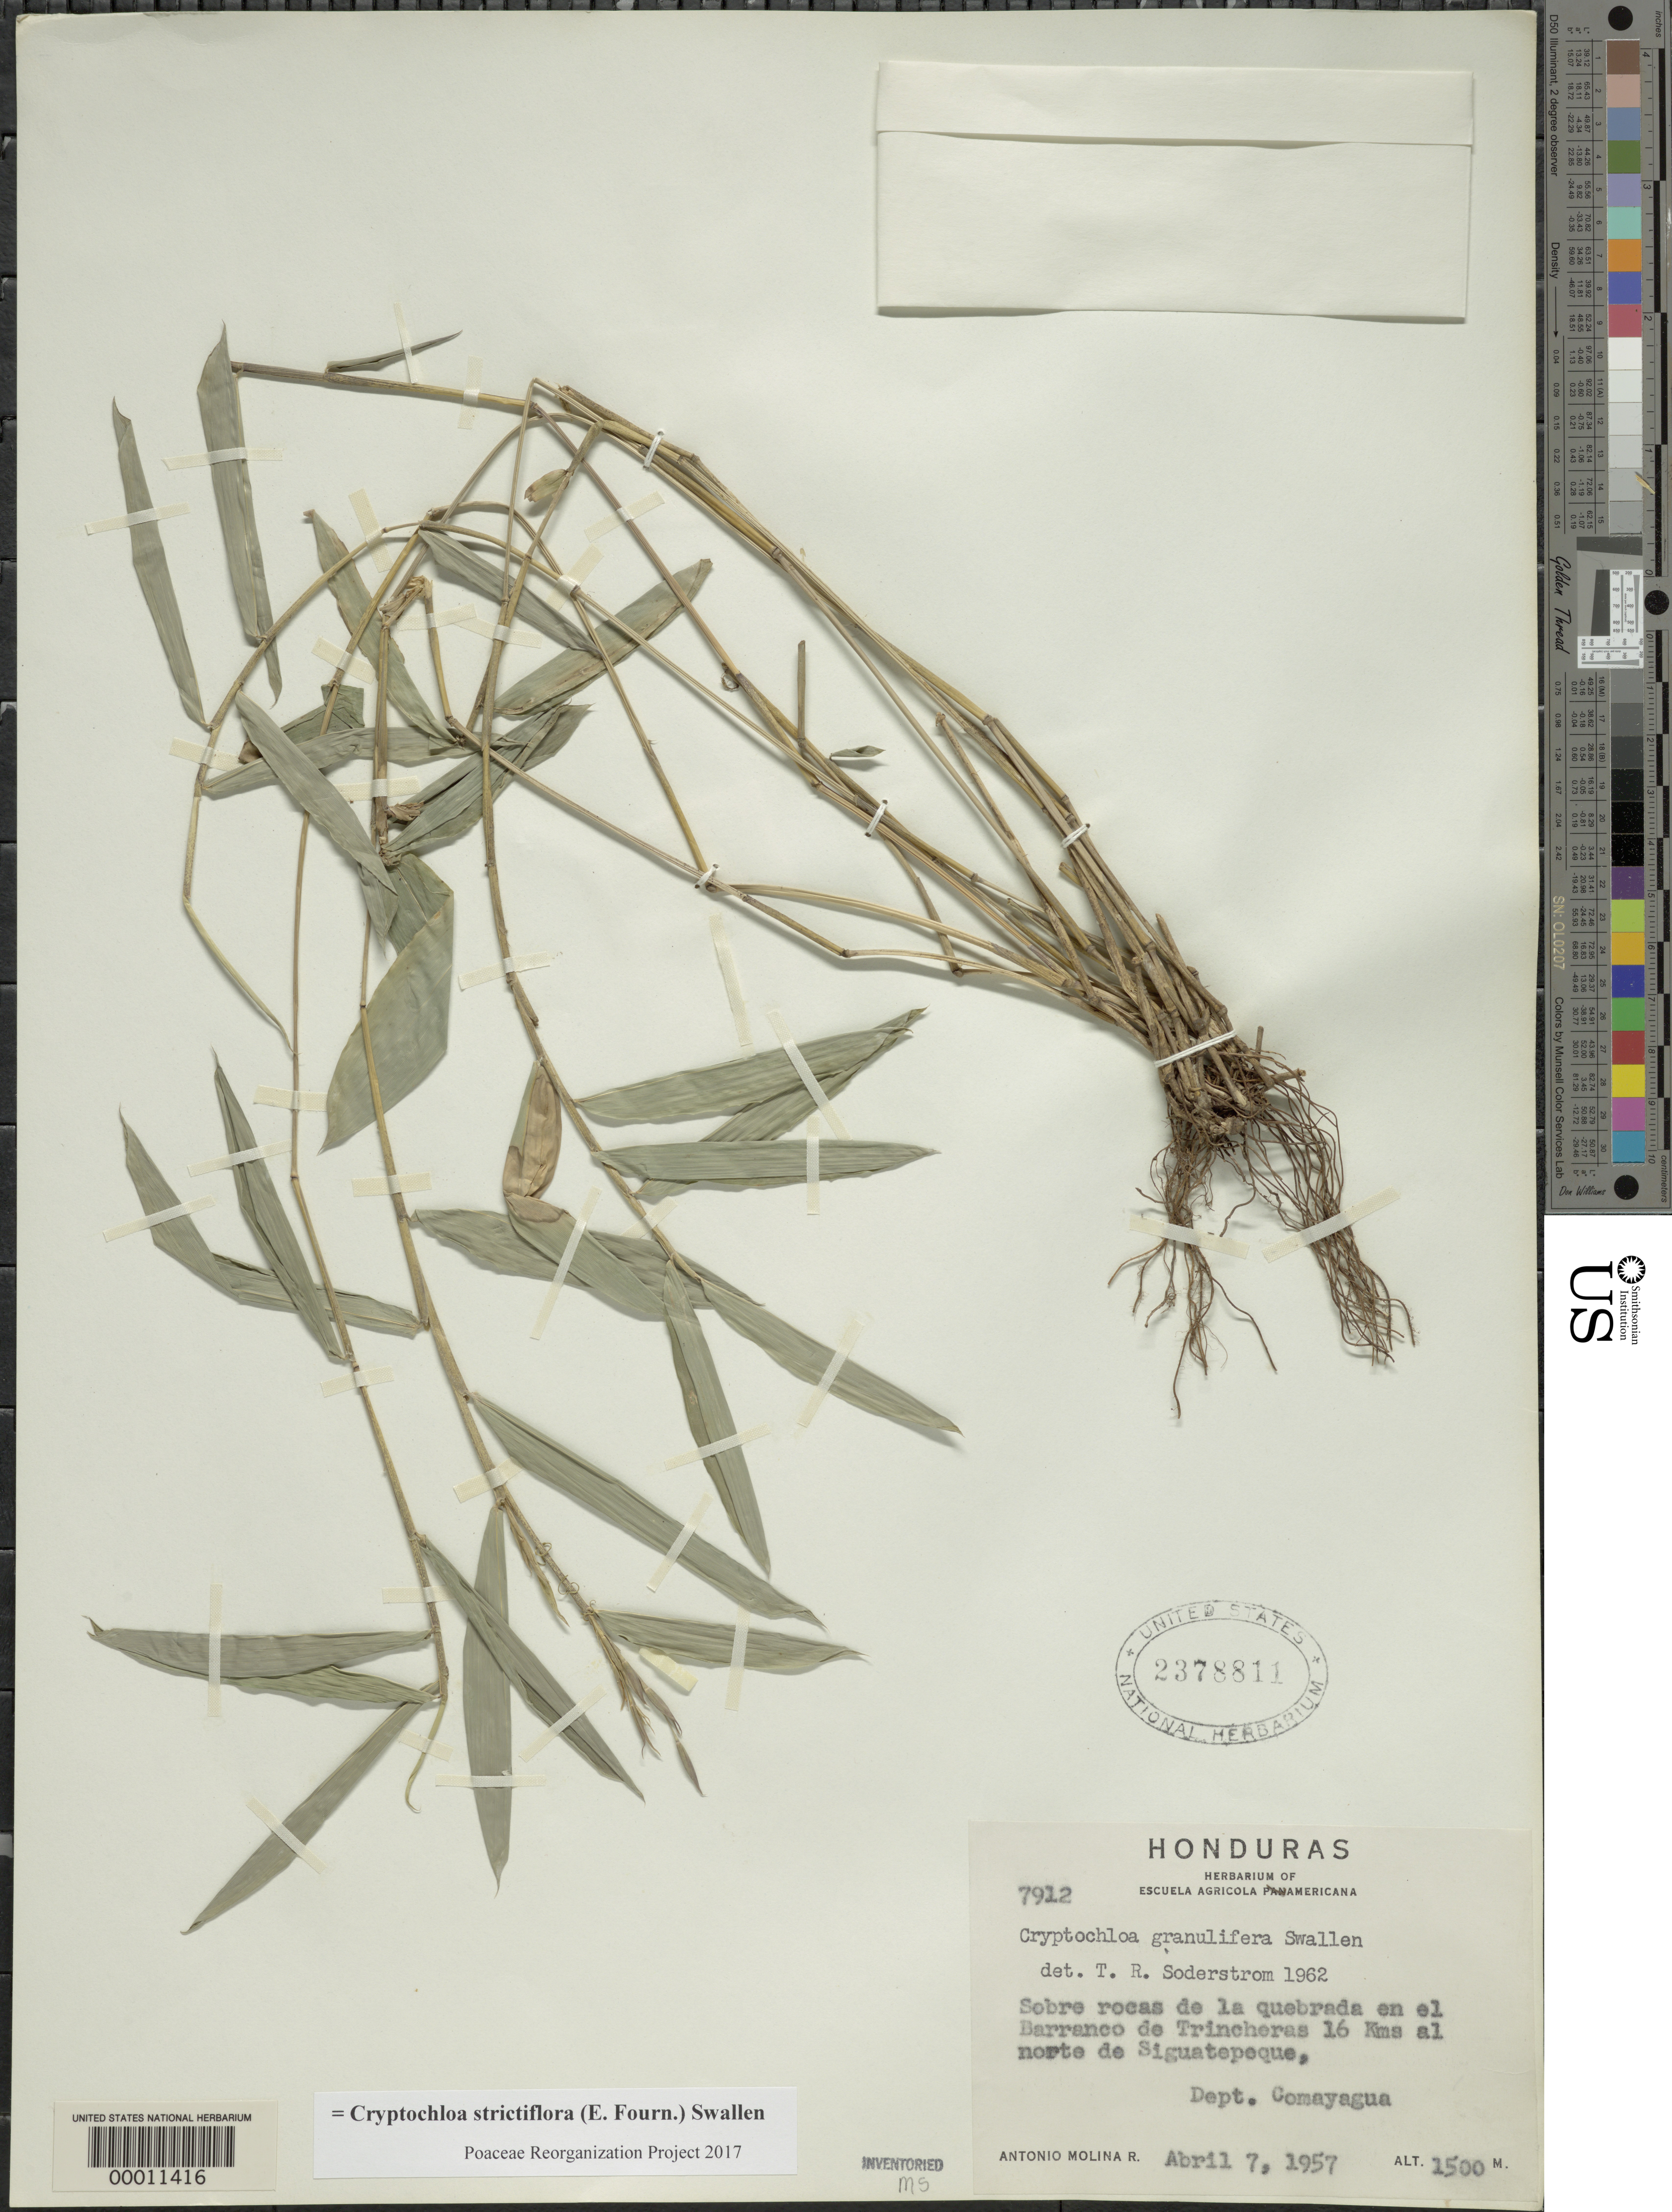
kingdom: Plantae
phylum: Tracheophyta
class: Liliopsida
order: Poales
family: Poaceae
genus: Cryptochloa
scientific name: Cryptochloa strictiflora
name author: (E. Fourn.) Swallen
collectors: A. Molina R.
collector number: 7912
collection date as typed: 07 Apr 1957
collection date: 1957-04-07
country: Honduras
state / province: Comayagua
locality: Barranco de Trincheras, Siguatepeque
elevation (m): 1500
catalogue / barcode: US 2378811